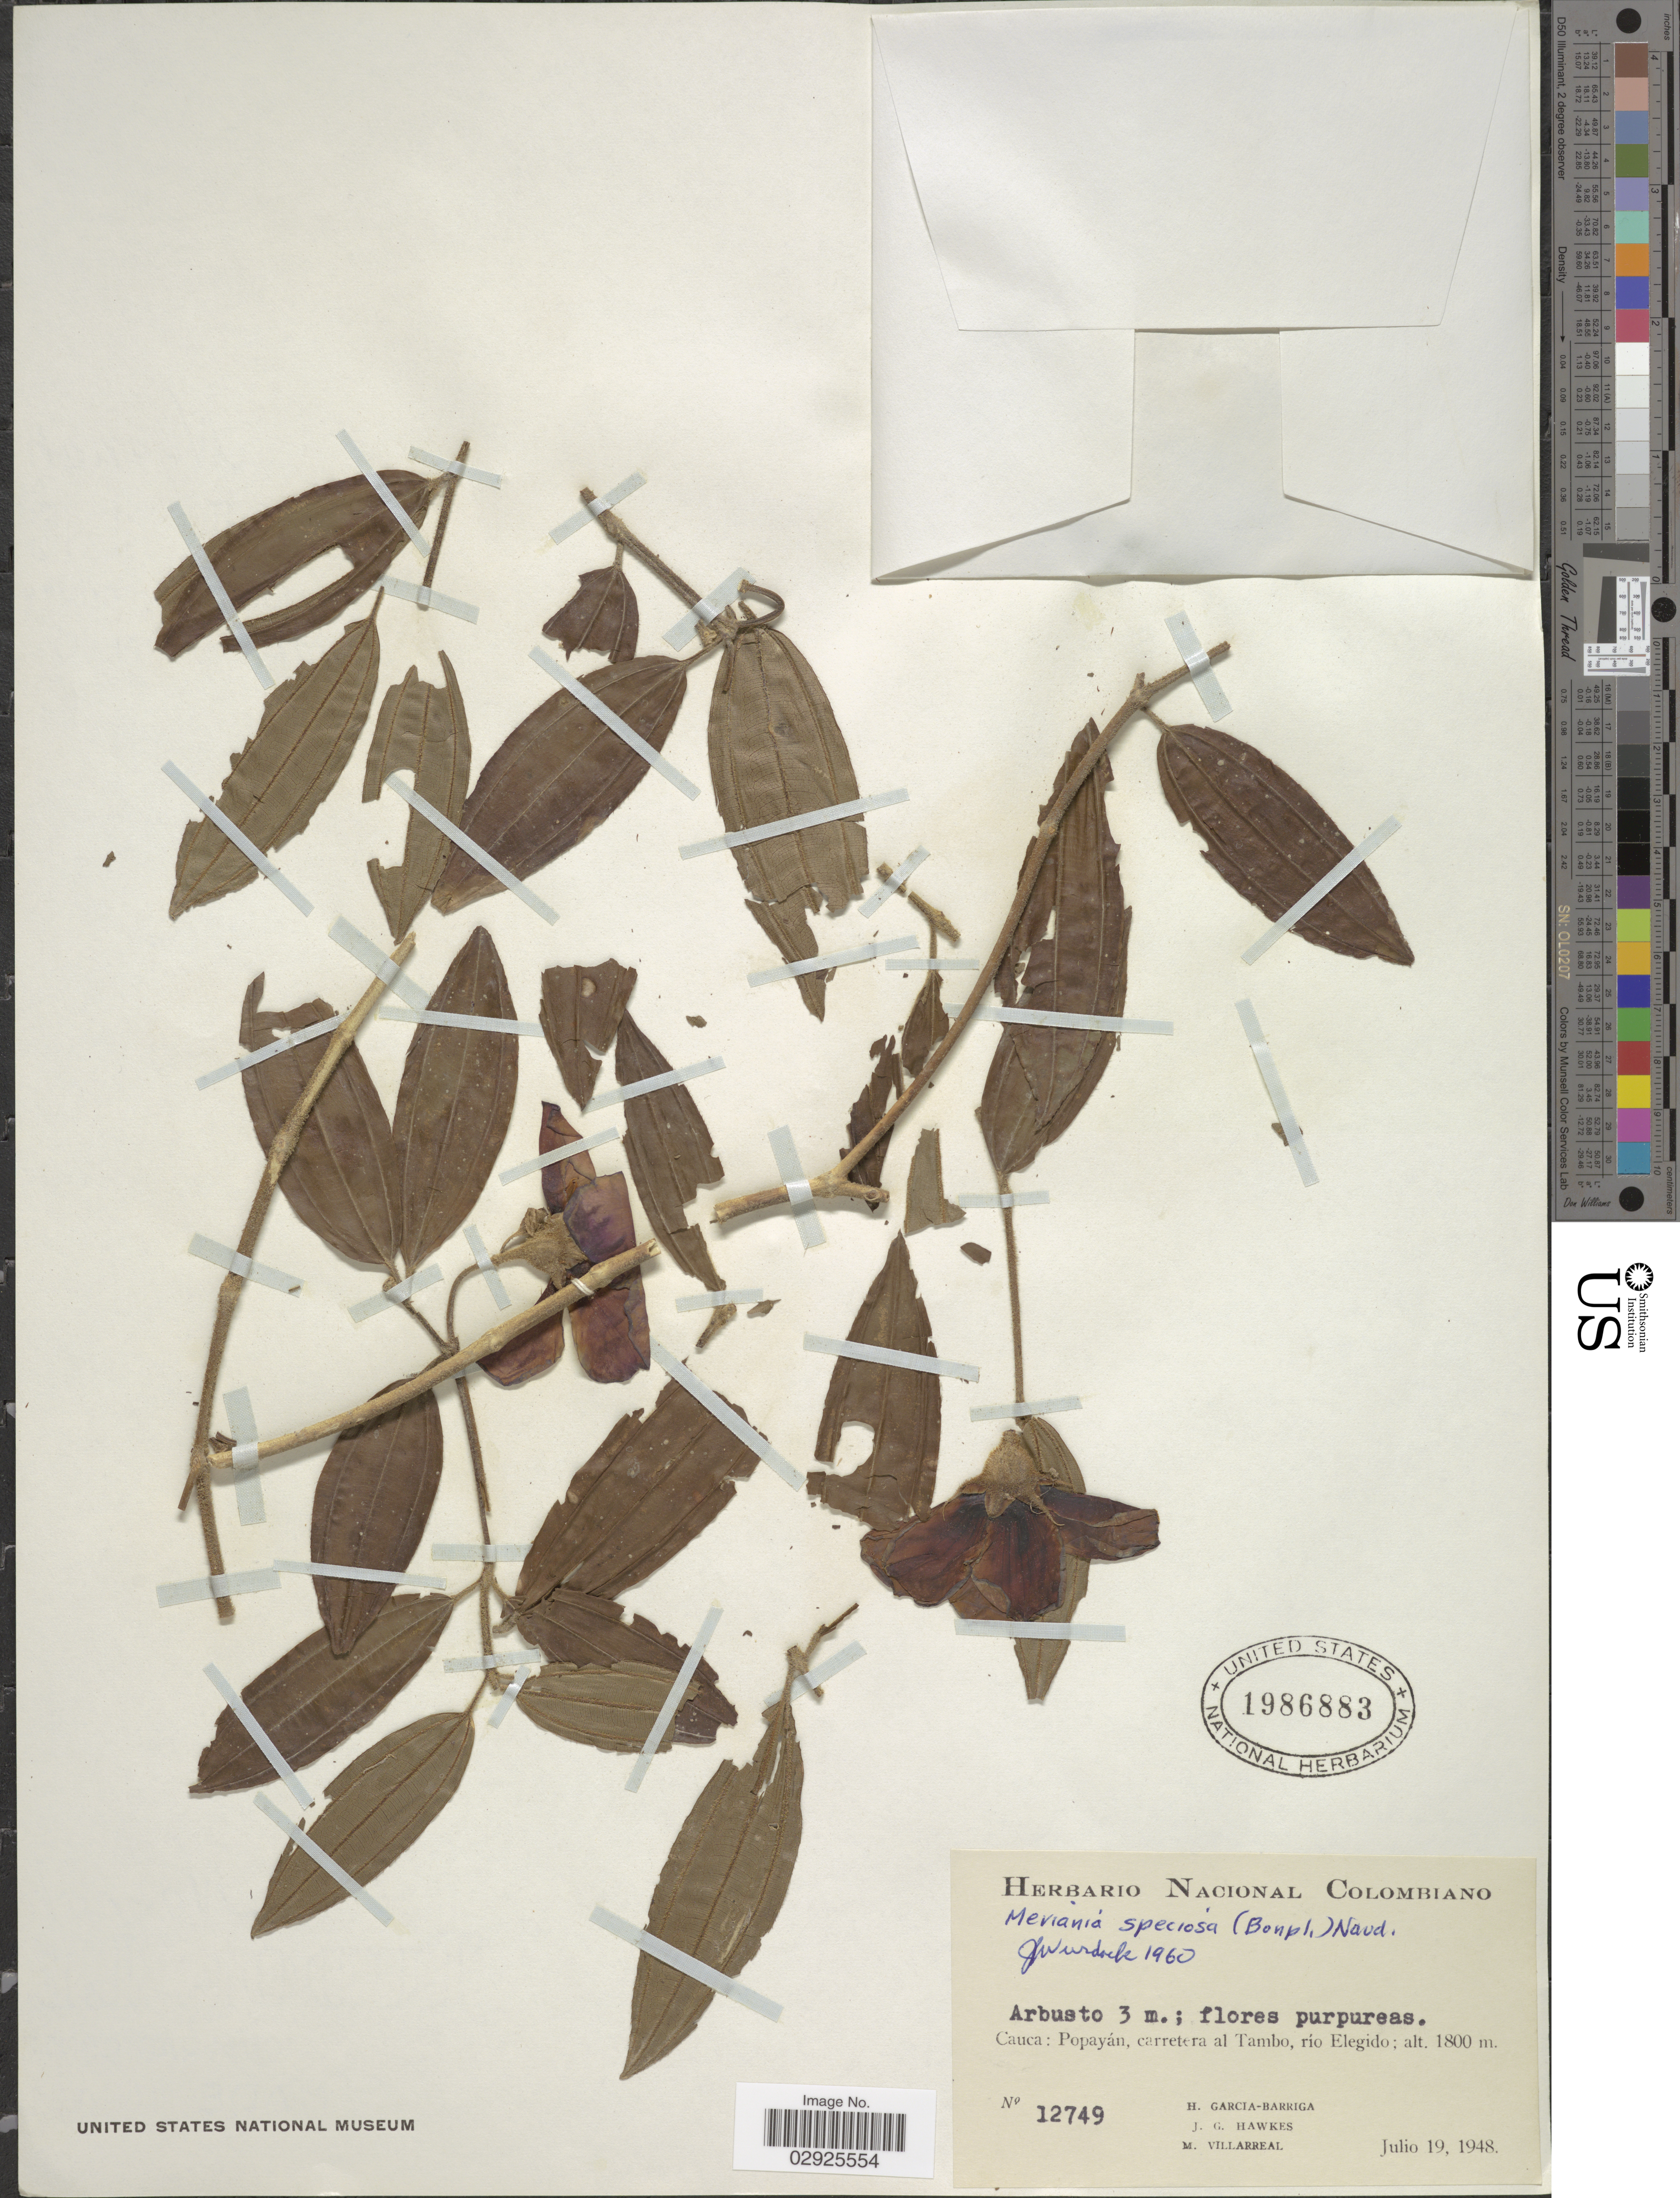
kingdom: Plantae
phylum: Tracheophyta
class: Magnoliopsida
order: Myrtales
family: Melastomataceae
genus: Meriania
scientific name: Meriania speciosa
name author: (Bonpl.) Naudin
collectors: H. García Barriga, J. Hawkes & M. Villarreal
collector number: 12749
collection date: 1948-07-19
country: Colombia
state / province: Cauca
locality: Cauca: Popayán, carretera al Tambo, río Elegido.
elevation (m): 1800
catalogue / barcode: US 1986883